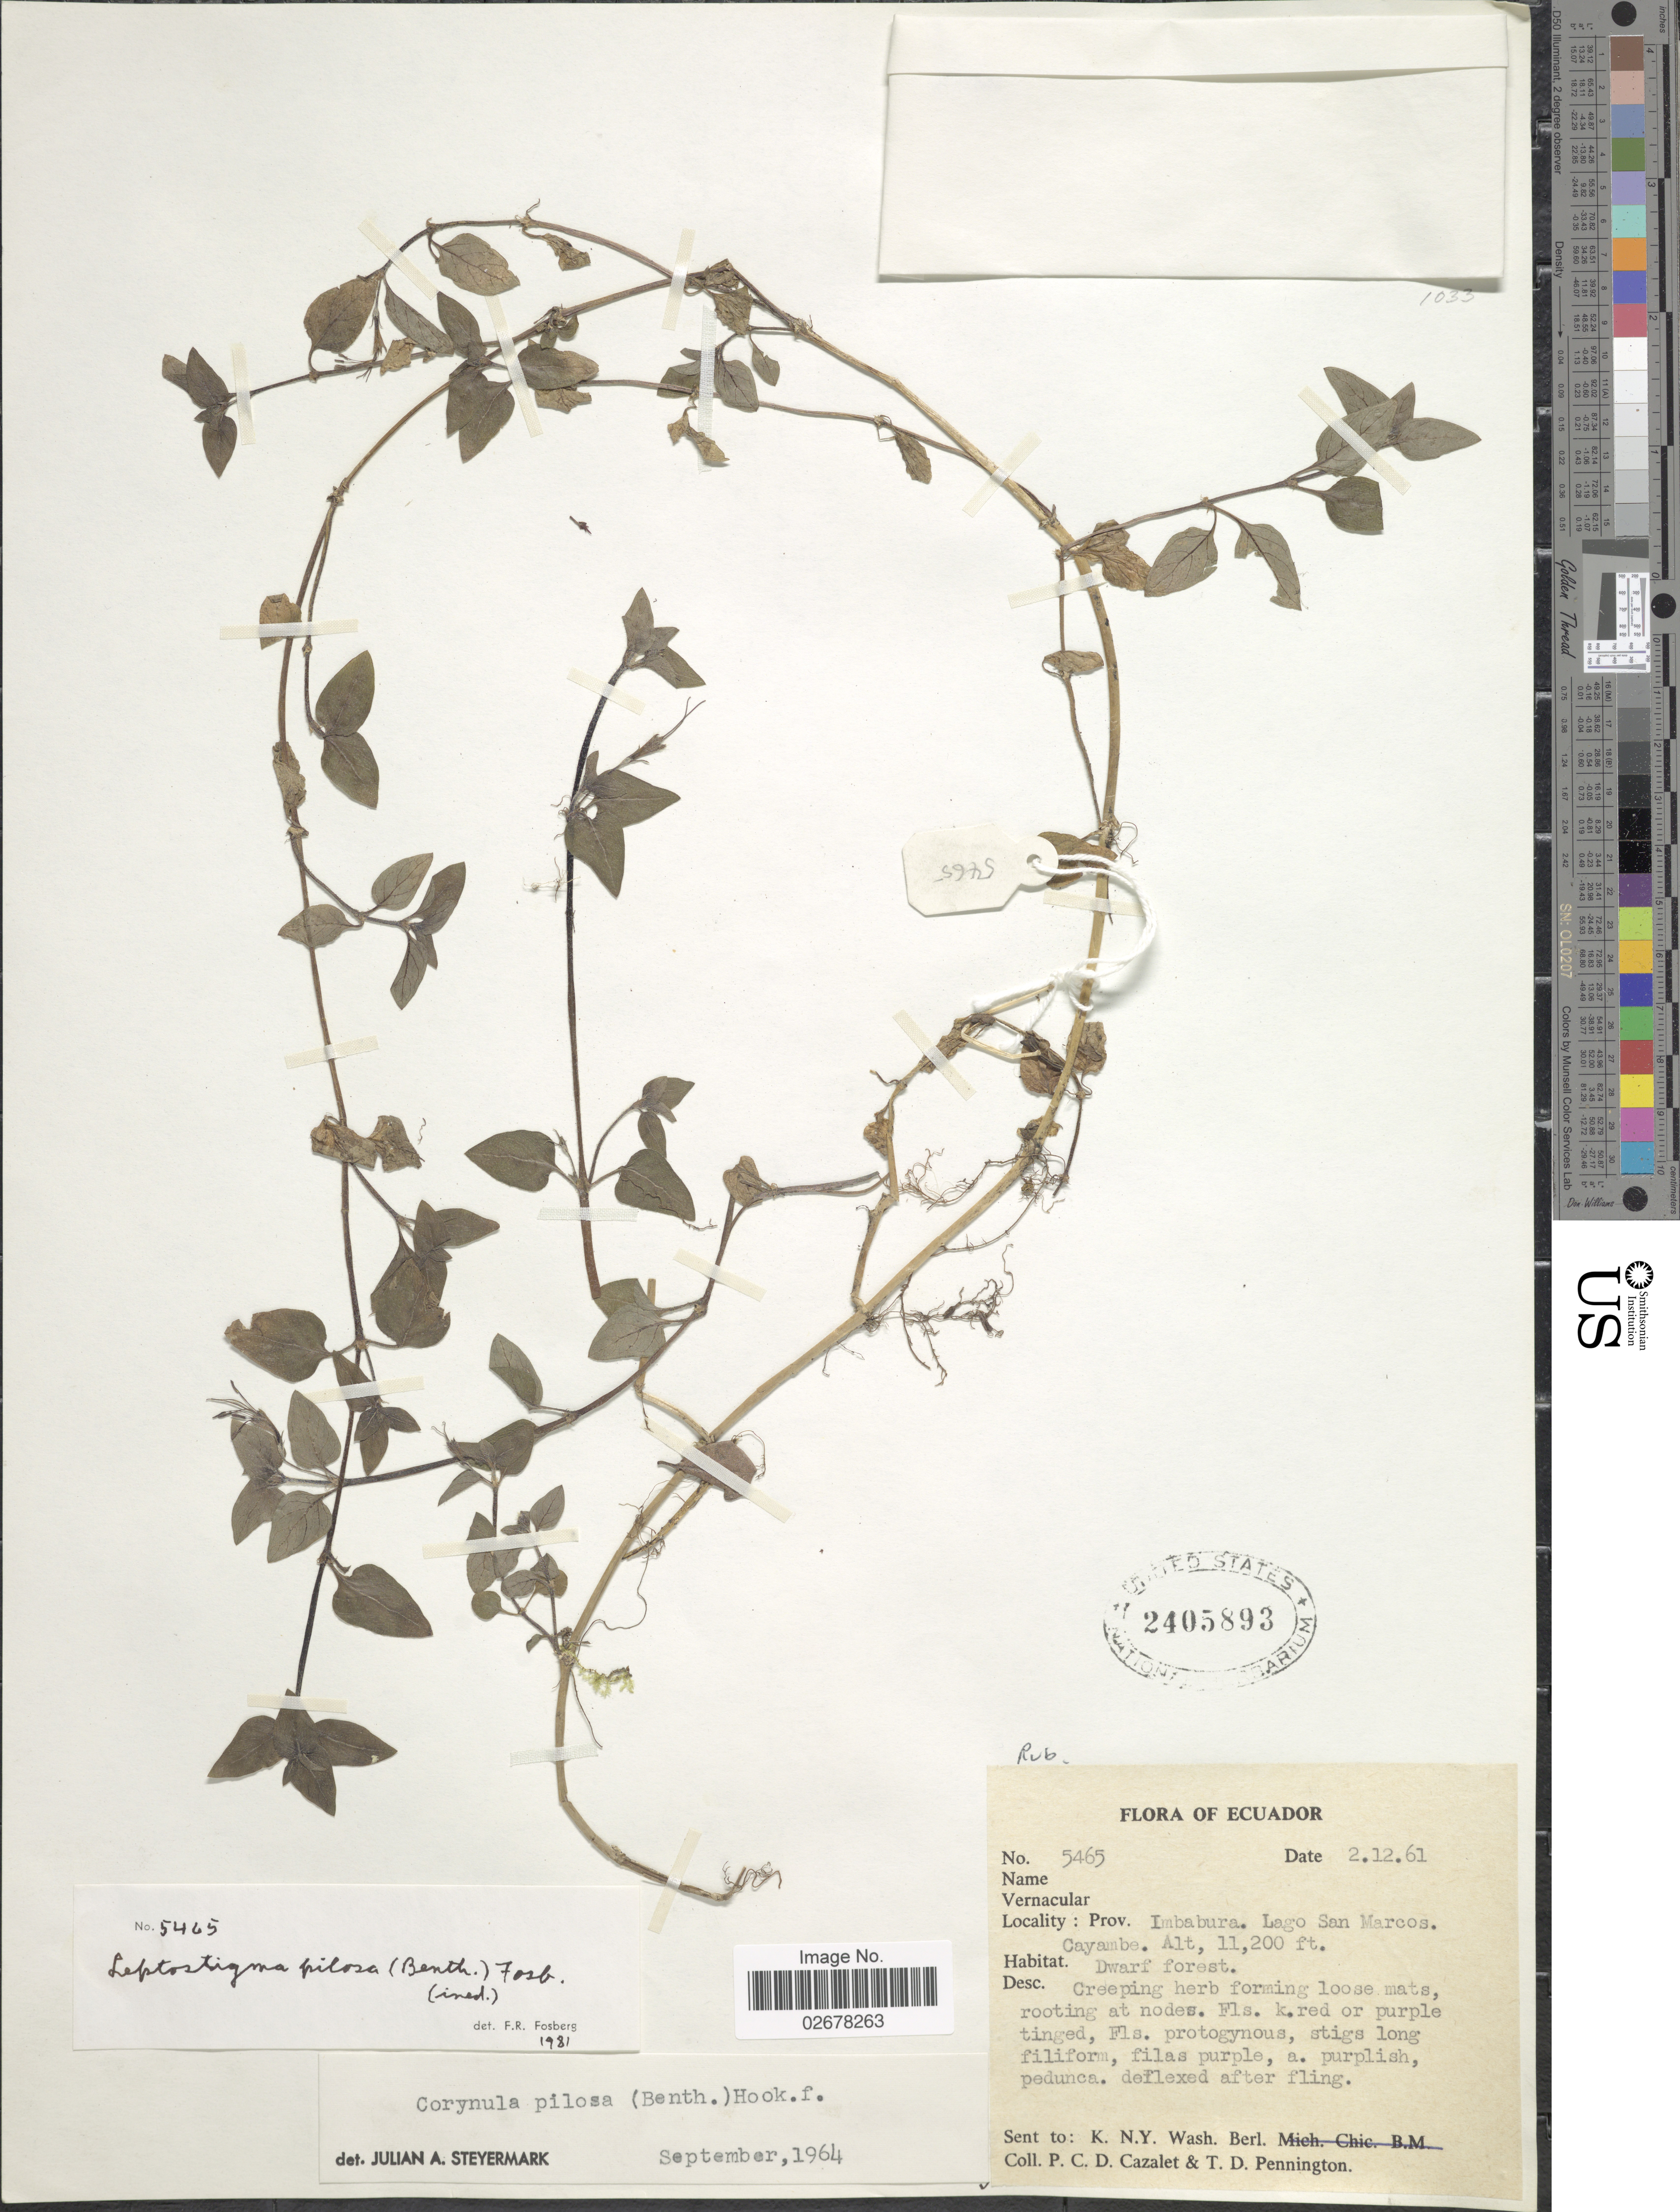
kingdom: Plantae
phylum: Tracheophyta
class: Magnoliopsida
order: Gentianales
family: Rubiaceae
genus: Leptostigma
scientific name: Leptostigma pilosum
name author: (Benth.) Fosberg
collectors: P. C. D. Cazalet & T. D. Pennington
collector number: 5465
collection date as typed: Transcribed d/m/y: 2/12/61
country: Ecuador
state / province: Imbabura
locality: Lago San Marcos, Cayambe.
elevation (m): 3414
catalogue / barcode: US 2405893